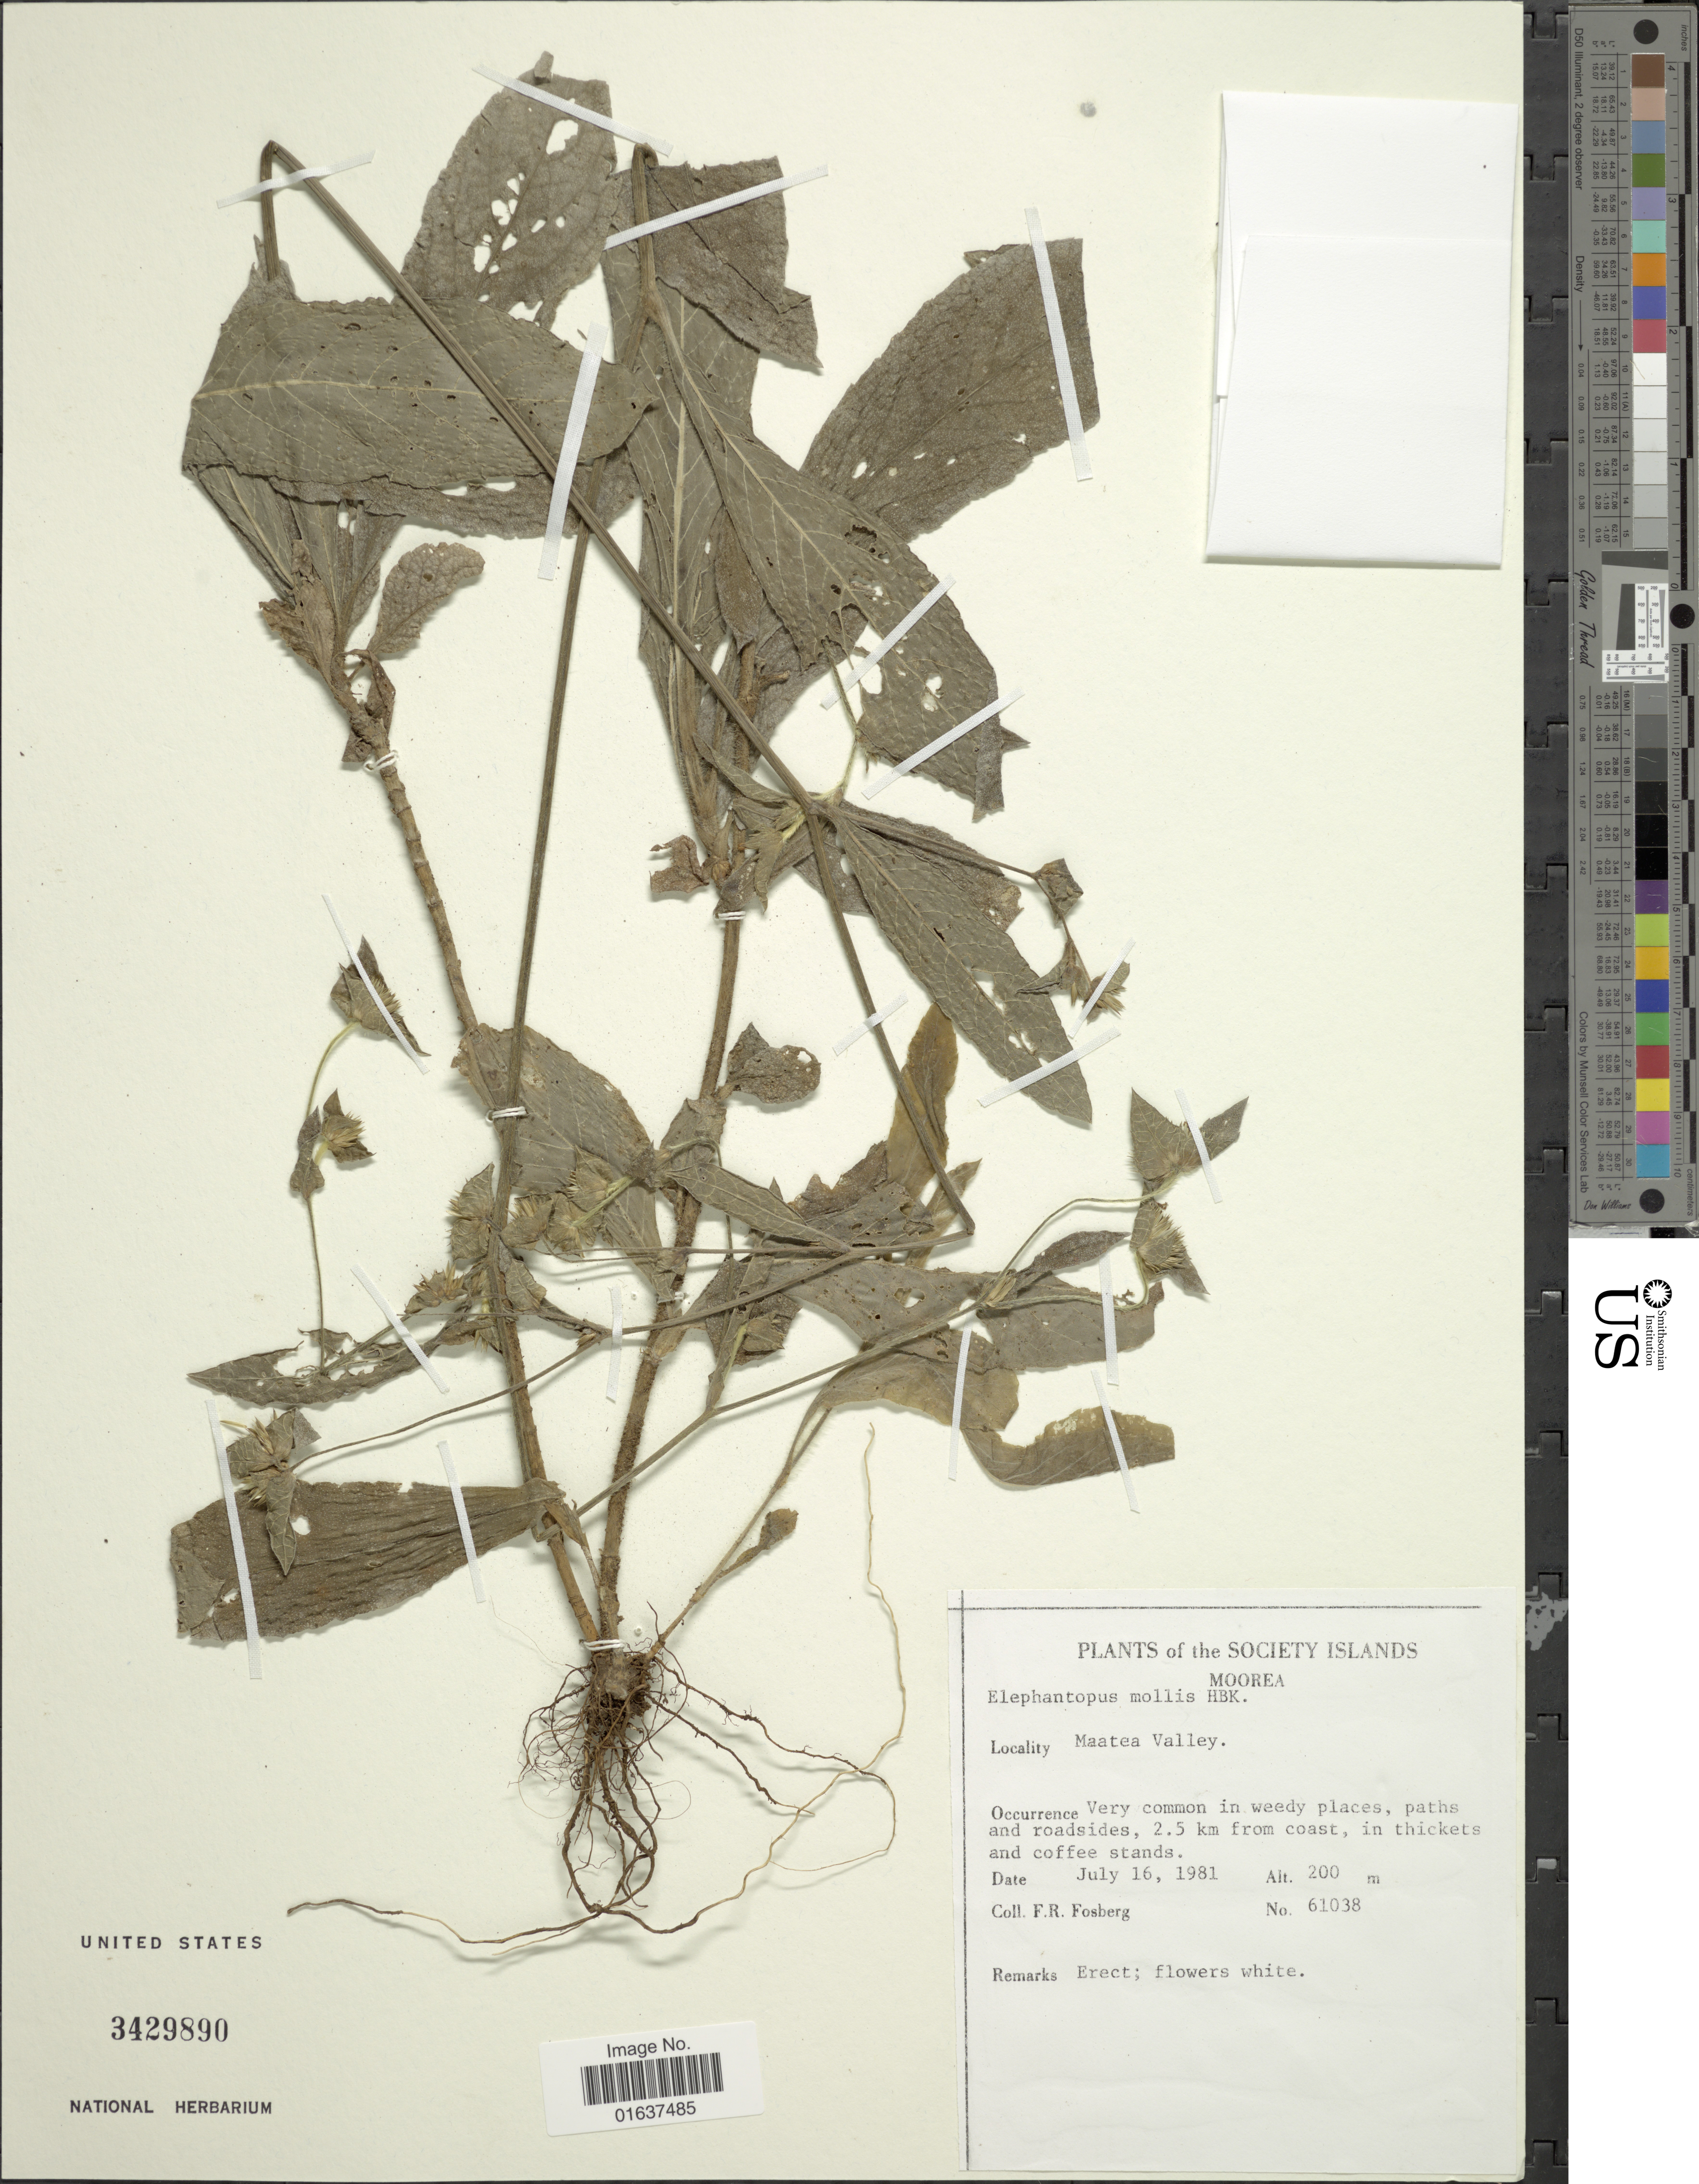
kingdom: Plantae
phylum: Tracheophyta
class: Magnoliopsida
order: Asterales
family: Asteraceae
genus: Elephantopus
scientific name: Elephantopus mollis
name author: Kunth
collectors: F. R. Fosberg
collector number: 61038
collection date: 1981-07-16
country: French Polynesia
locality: The Society Islands. Maatea Valley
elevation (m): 200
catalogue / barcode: US 3429890